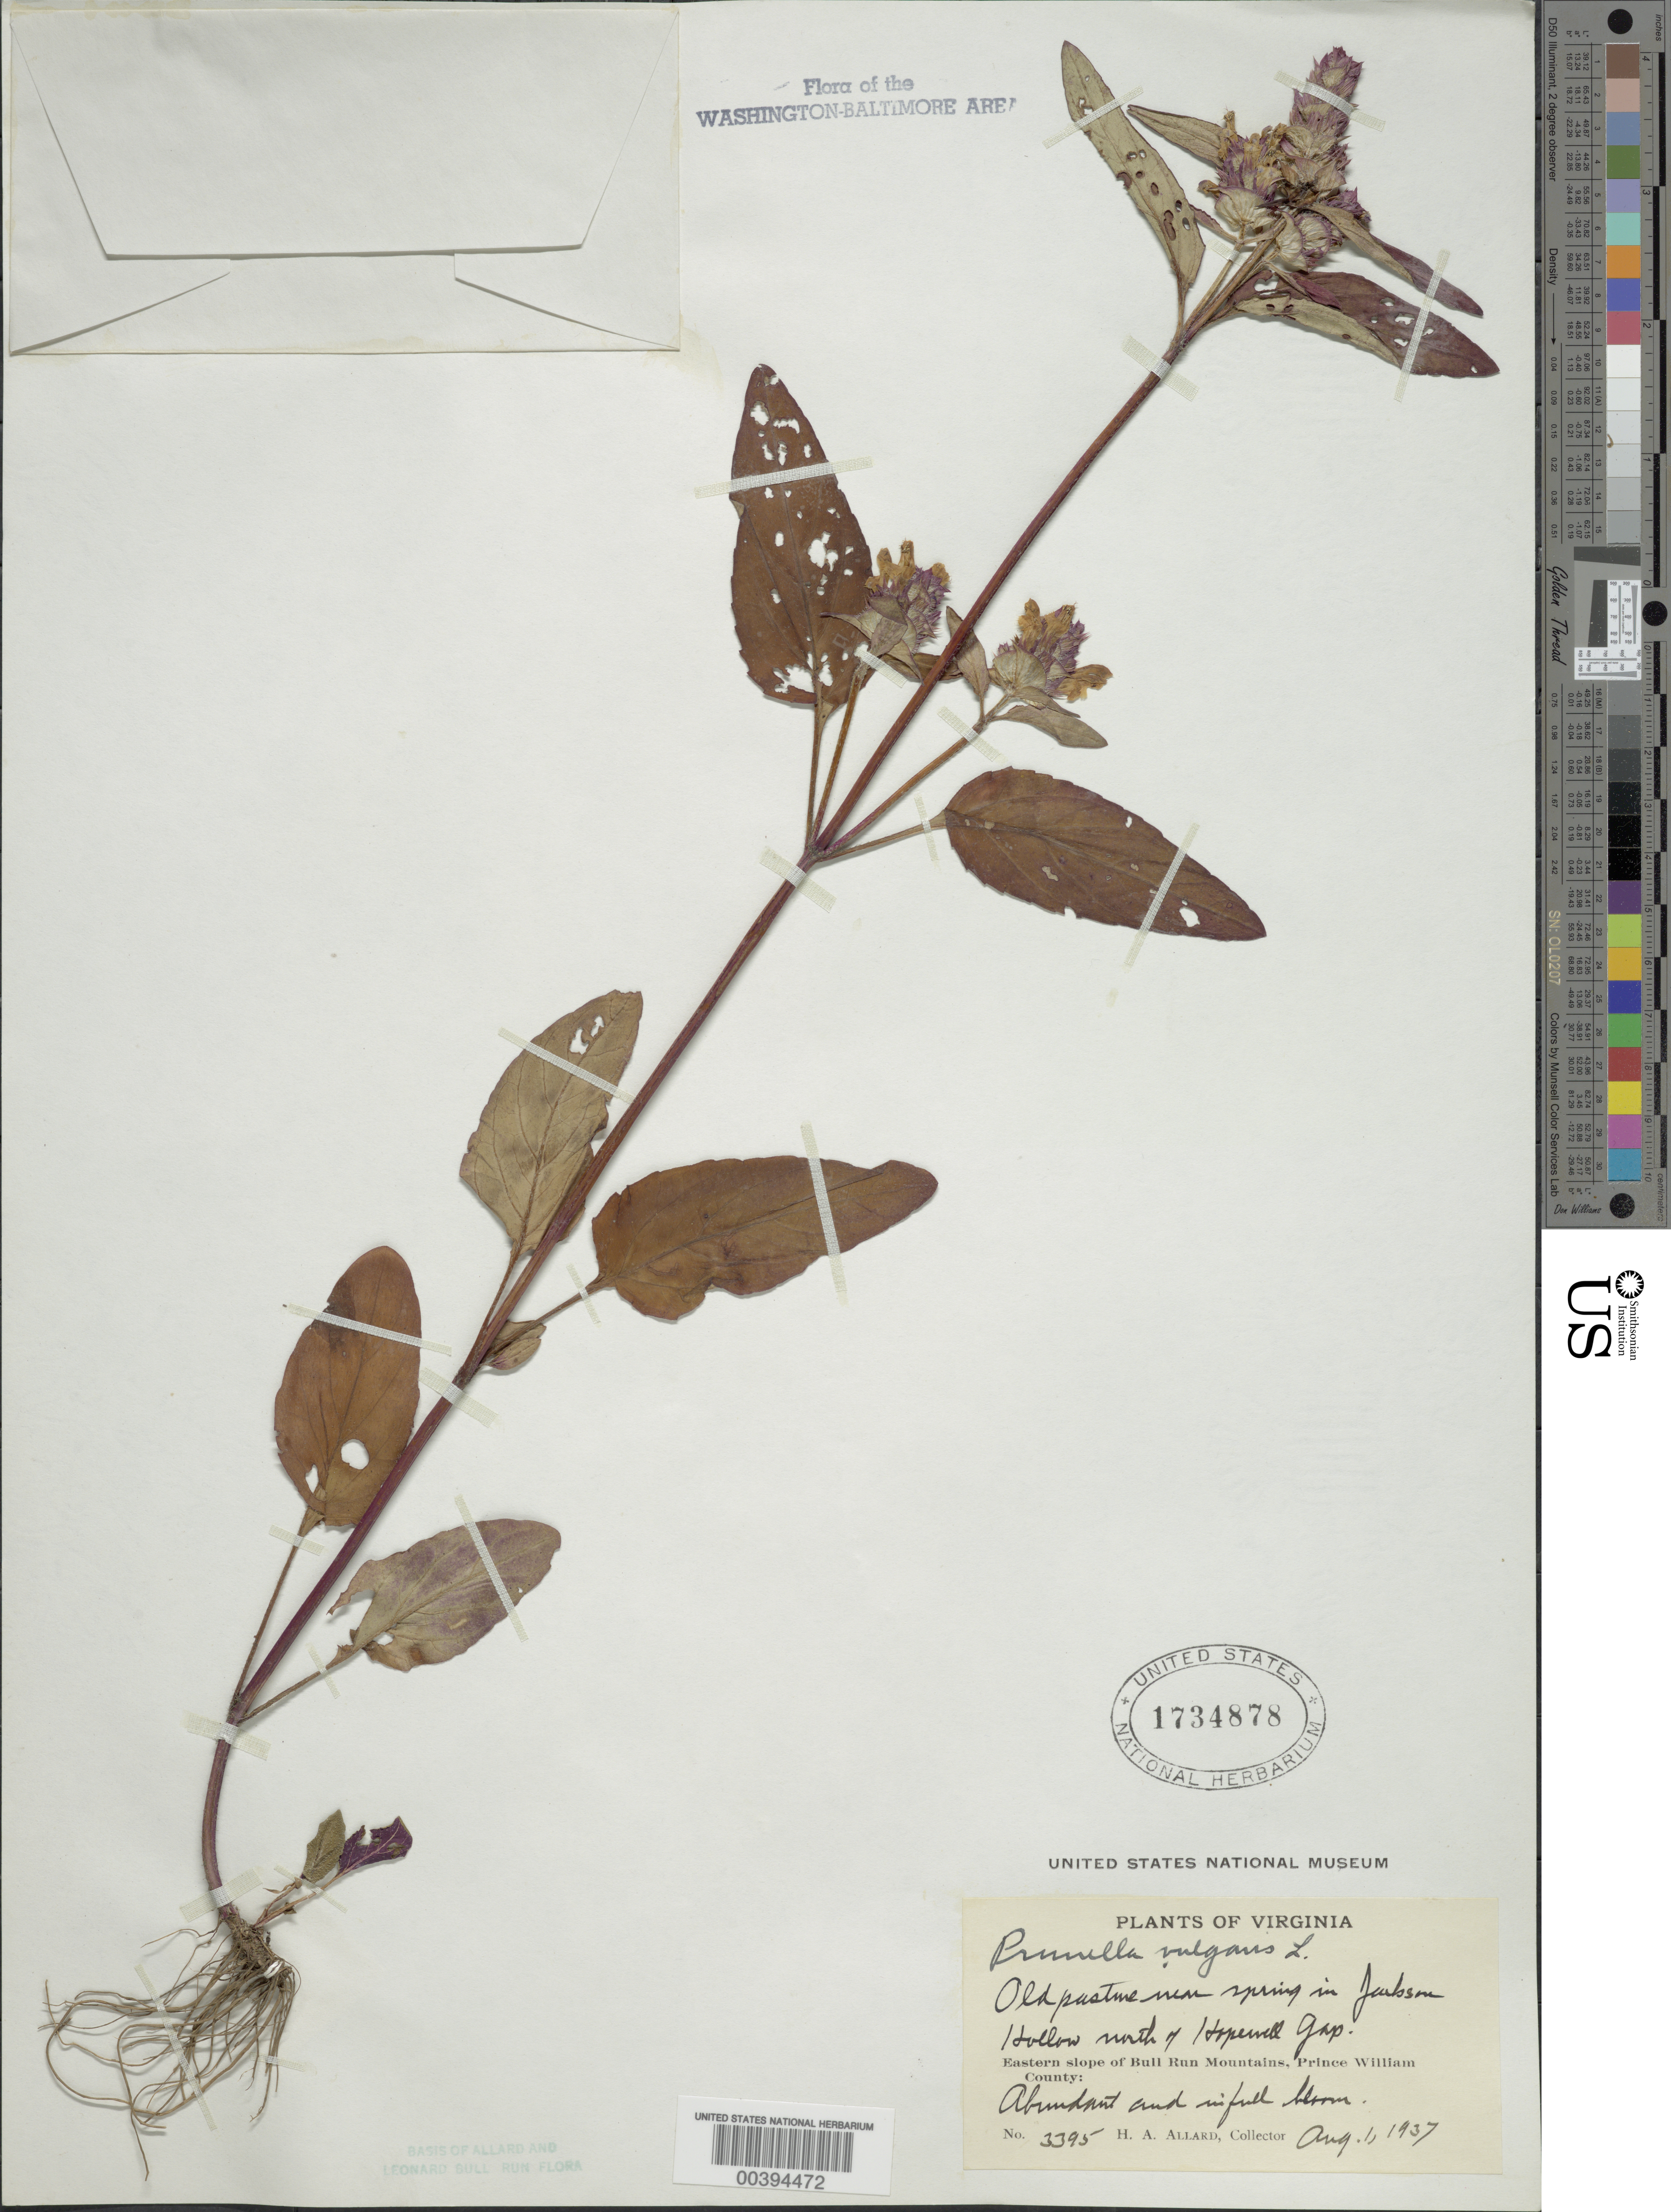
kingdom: Plantae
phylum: Tracheophyta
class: Magnoliopsida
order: Lamiales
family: Lamiaceae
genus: Prunella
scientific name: Prunella vulgaris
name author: L.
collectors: H. A. Allard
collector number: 3395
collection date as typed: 01 Aug 1937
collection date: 1937-08-01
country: United States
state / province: Virginia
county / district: Prince William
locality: Jackson Hollow, north of Hopewell Gap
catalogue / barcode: US 1734878